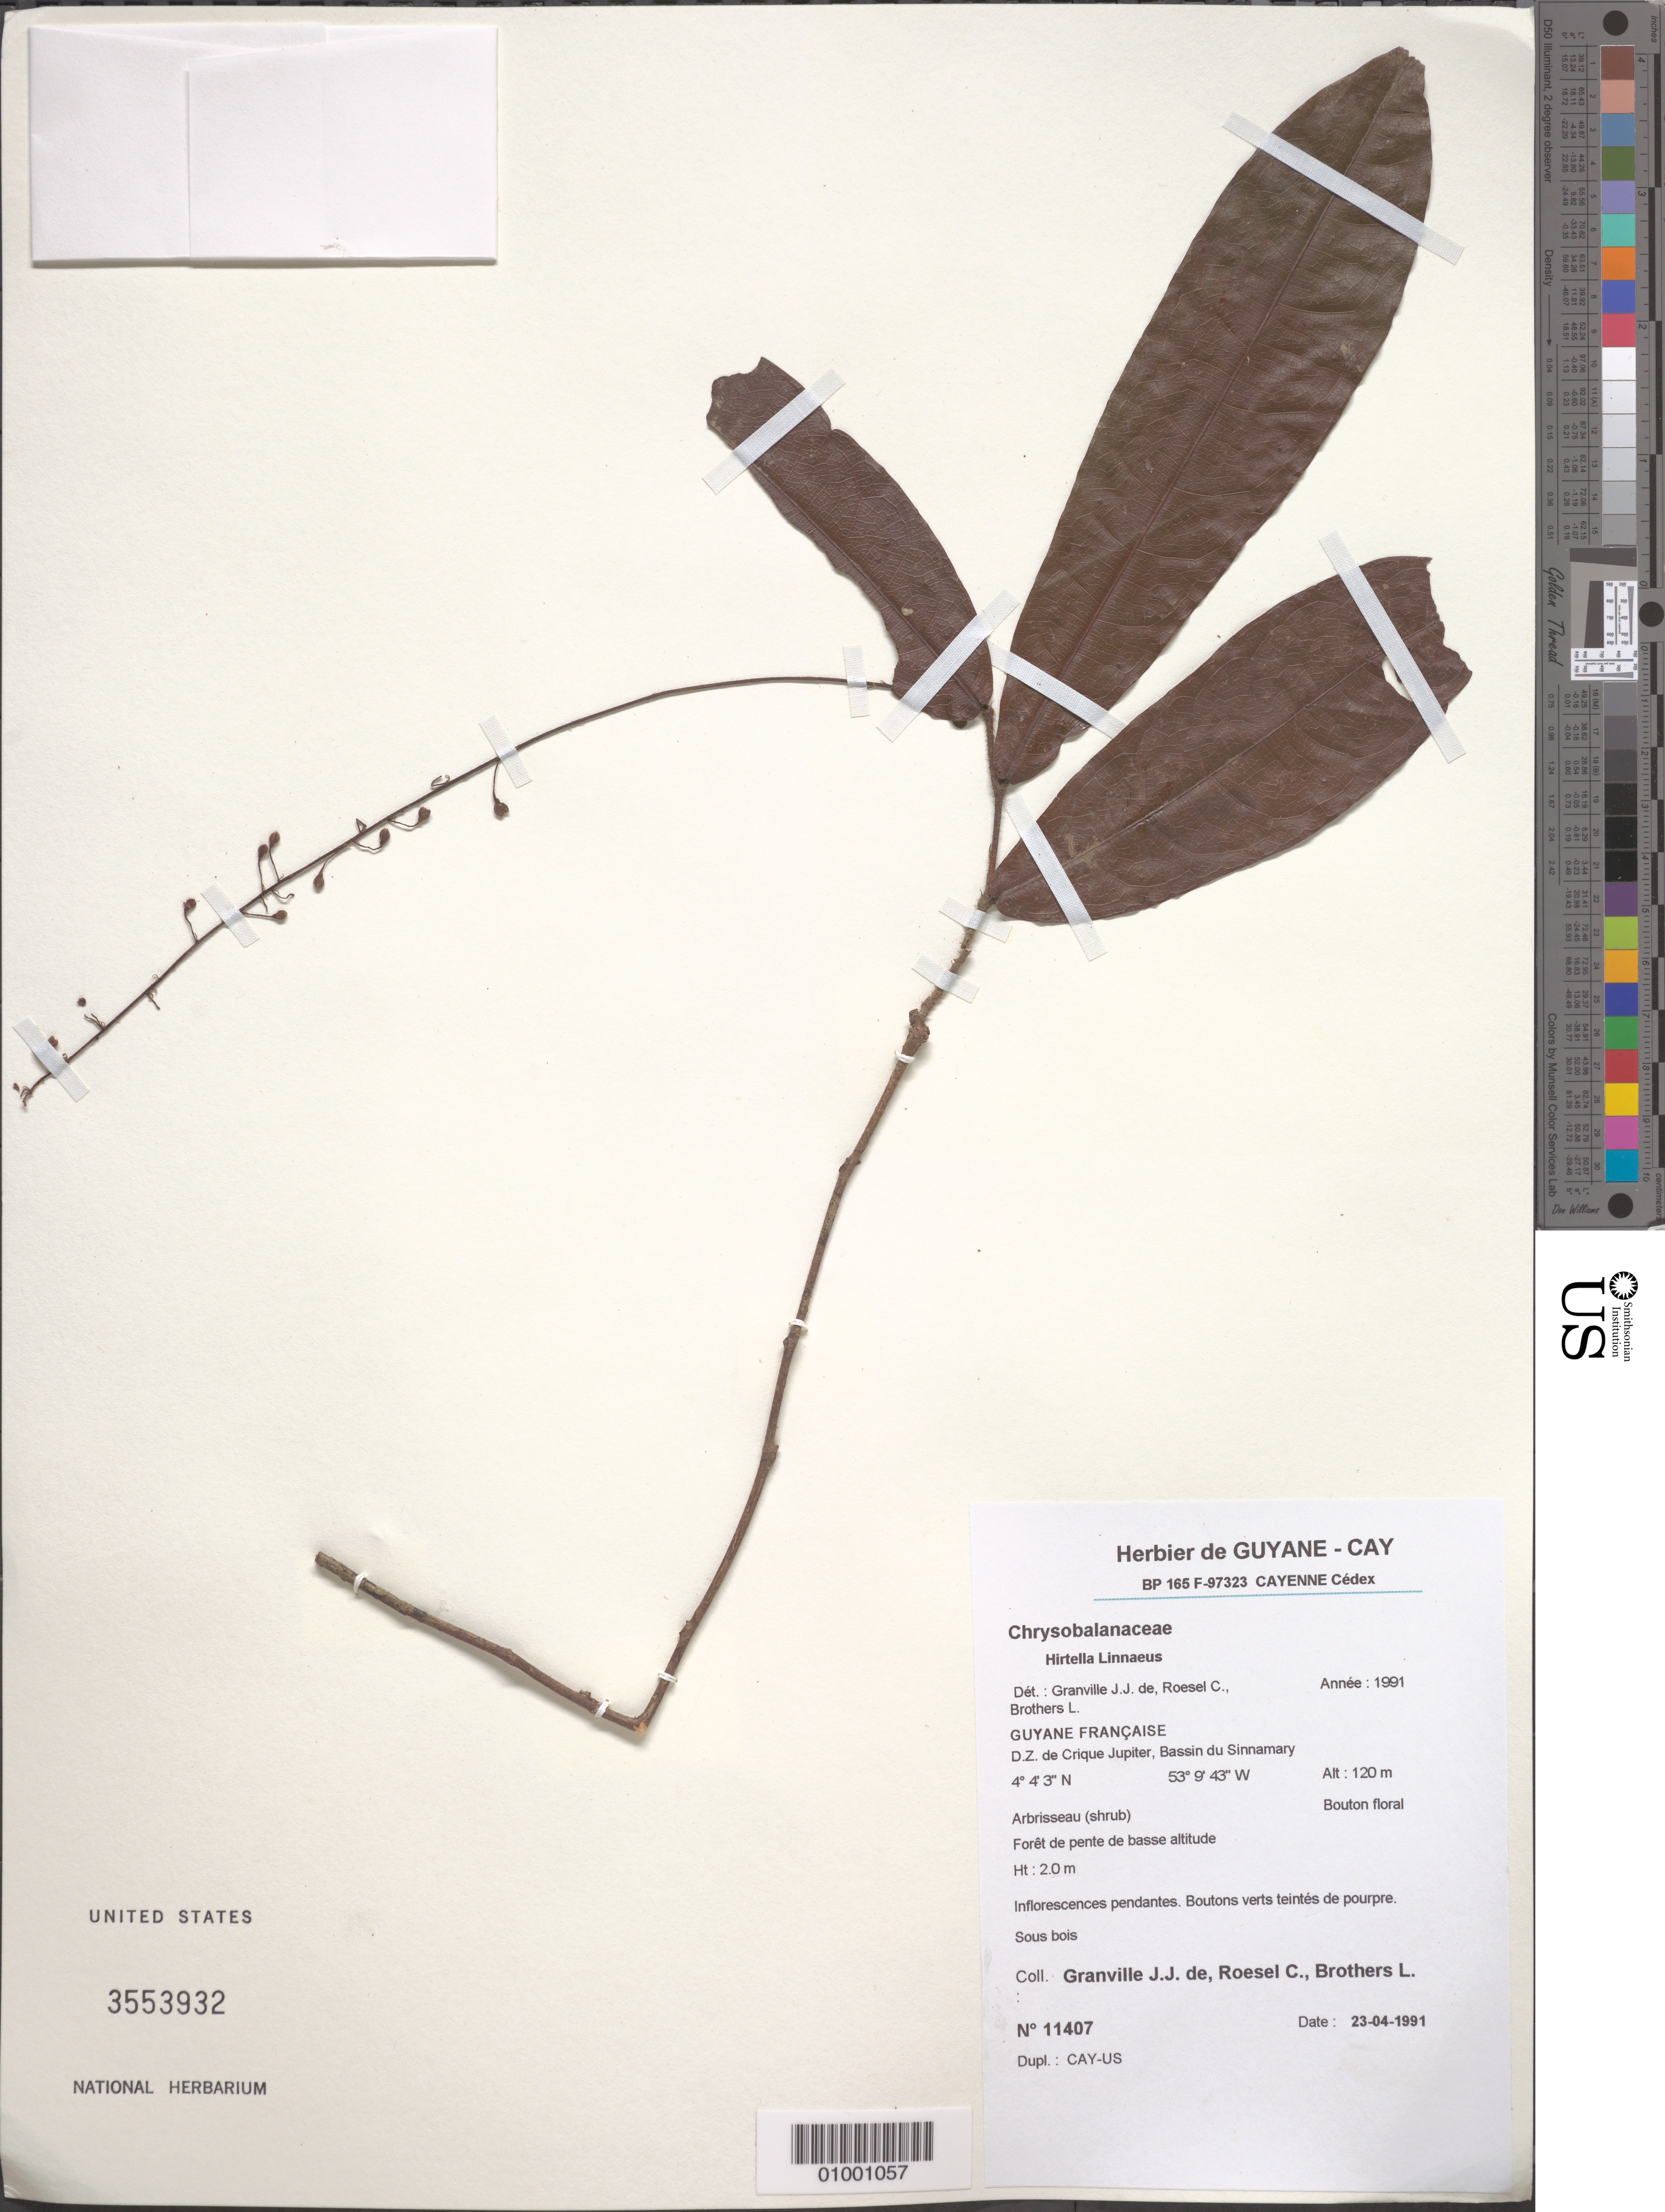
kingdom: Plantae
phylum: Tracheophyta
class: Magnoliopsida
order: Malpighiales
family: Chrysobalanaceae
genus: Hirtella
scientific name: Hirtella sp.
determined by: Granville, J. J.; Roesel, C. S.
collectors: J.-J. de Granville, C. S. Roesel & L. Brothers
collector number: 11407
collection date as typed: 23-Apr-91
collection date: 1991-04-23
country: French Guiana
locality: D.Z. de Crique Jupiter, Bassin du Sinnamary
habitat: Forêt de pente de basse altitude; sous bois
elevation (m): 120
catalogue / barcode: US 3553932